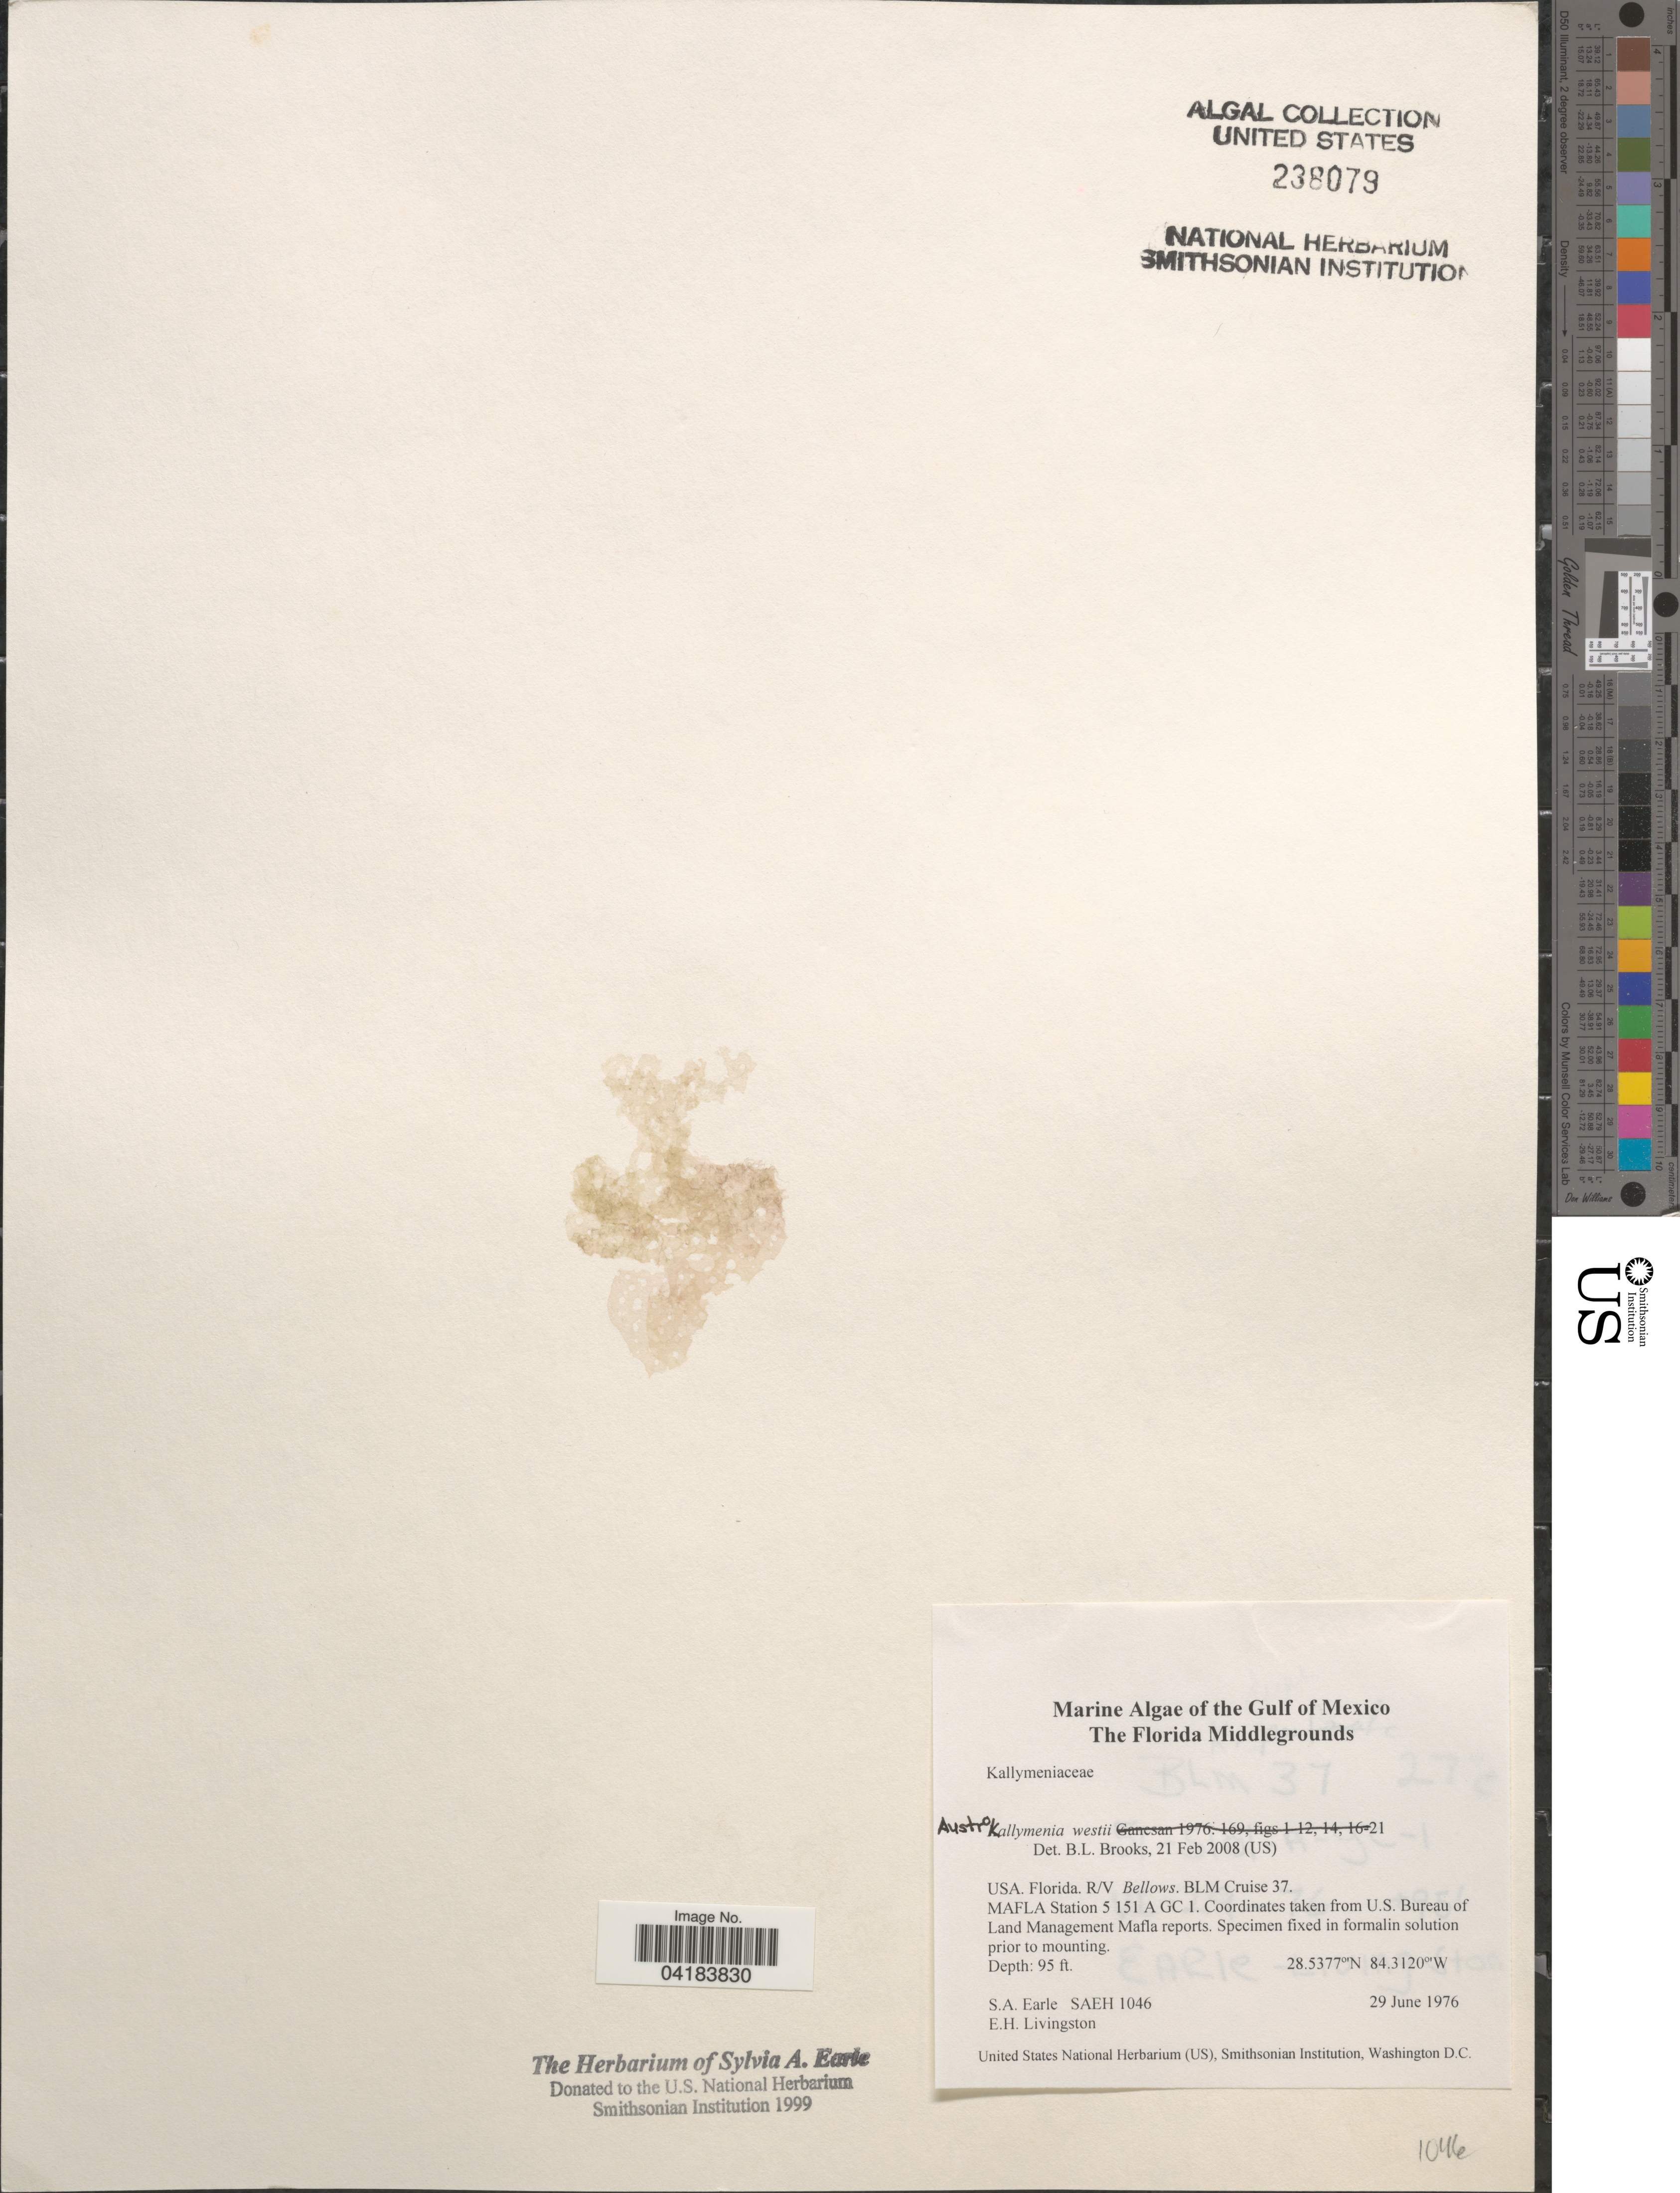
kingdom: Plantae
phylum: Rhodophyta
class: Florideophyceae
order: Gigartinales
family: Kallymeniaceae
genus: Austrokallymenia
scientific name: Austrokallymenia westii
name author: (Ganesan) C.W. Schneid. & G.W. Saunders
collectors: S. A. Earle & E. Livingston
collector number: SAEH1046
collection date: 1976-06-29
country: United States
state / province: Florida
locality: Gulf of Mexico. The Florida Middlegrounds. R/V Bellows. BLM Cruise 37. MAFLA Station 5 151 A GC 1.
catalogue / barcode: US 238079